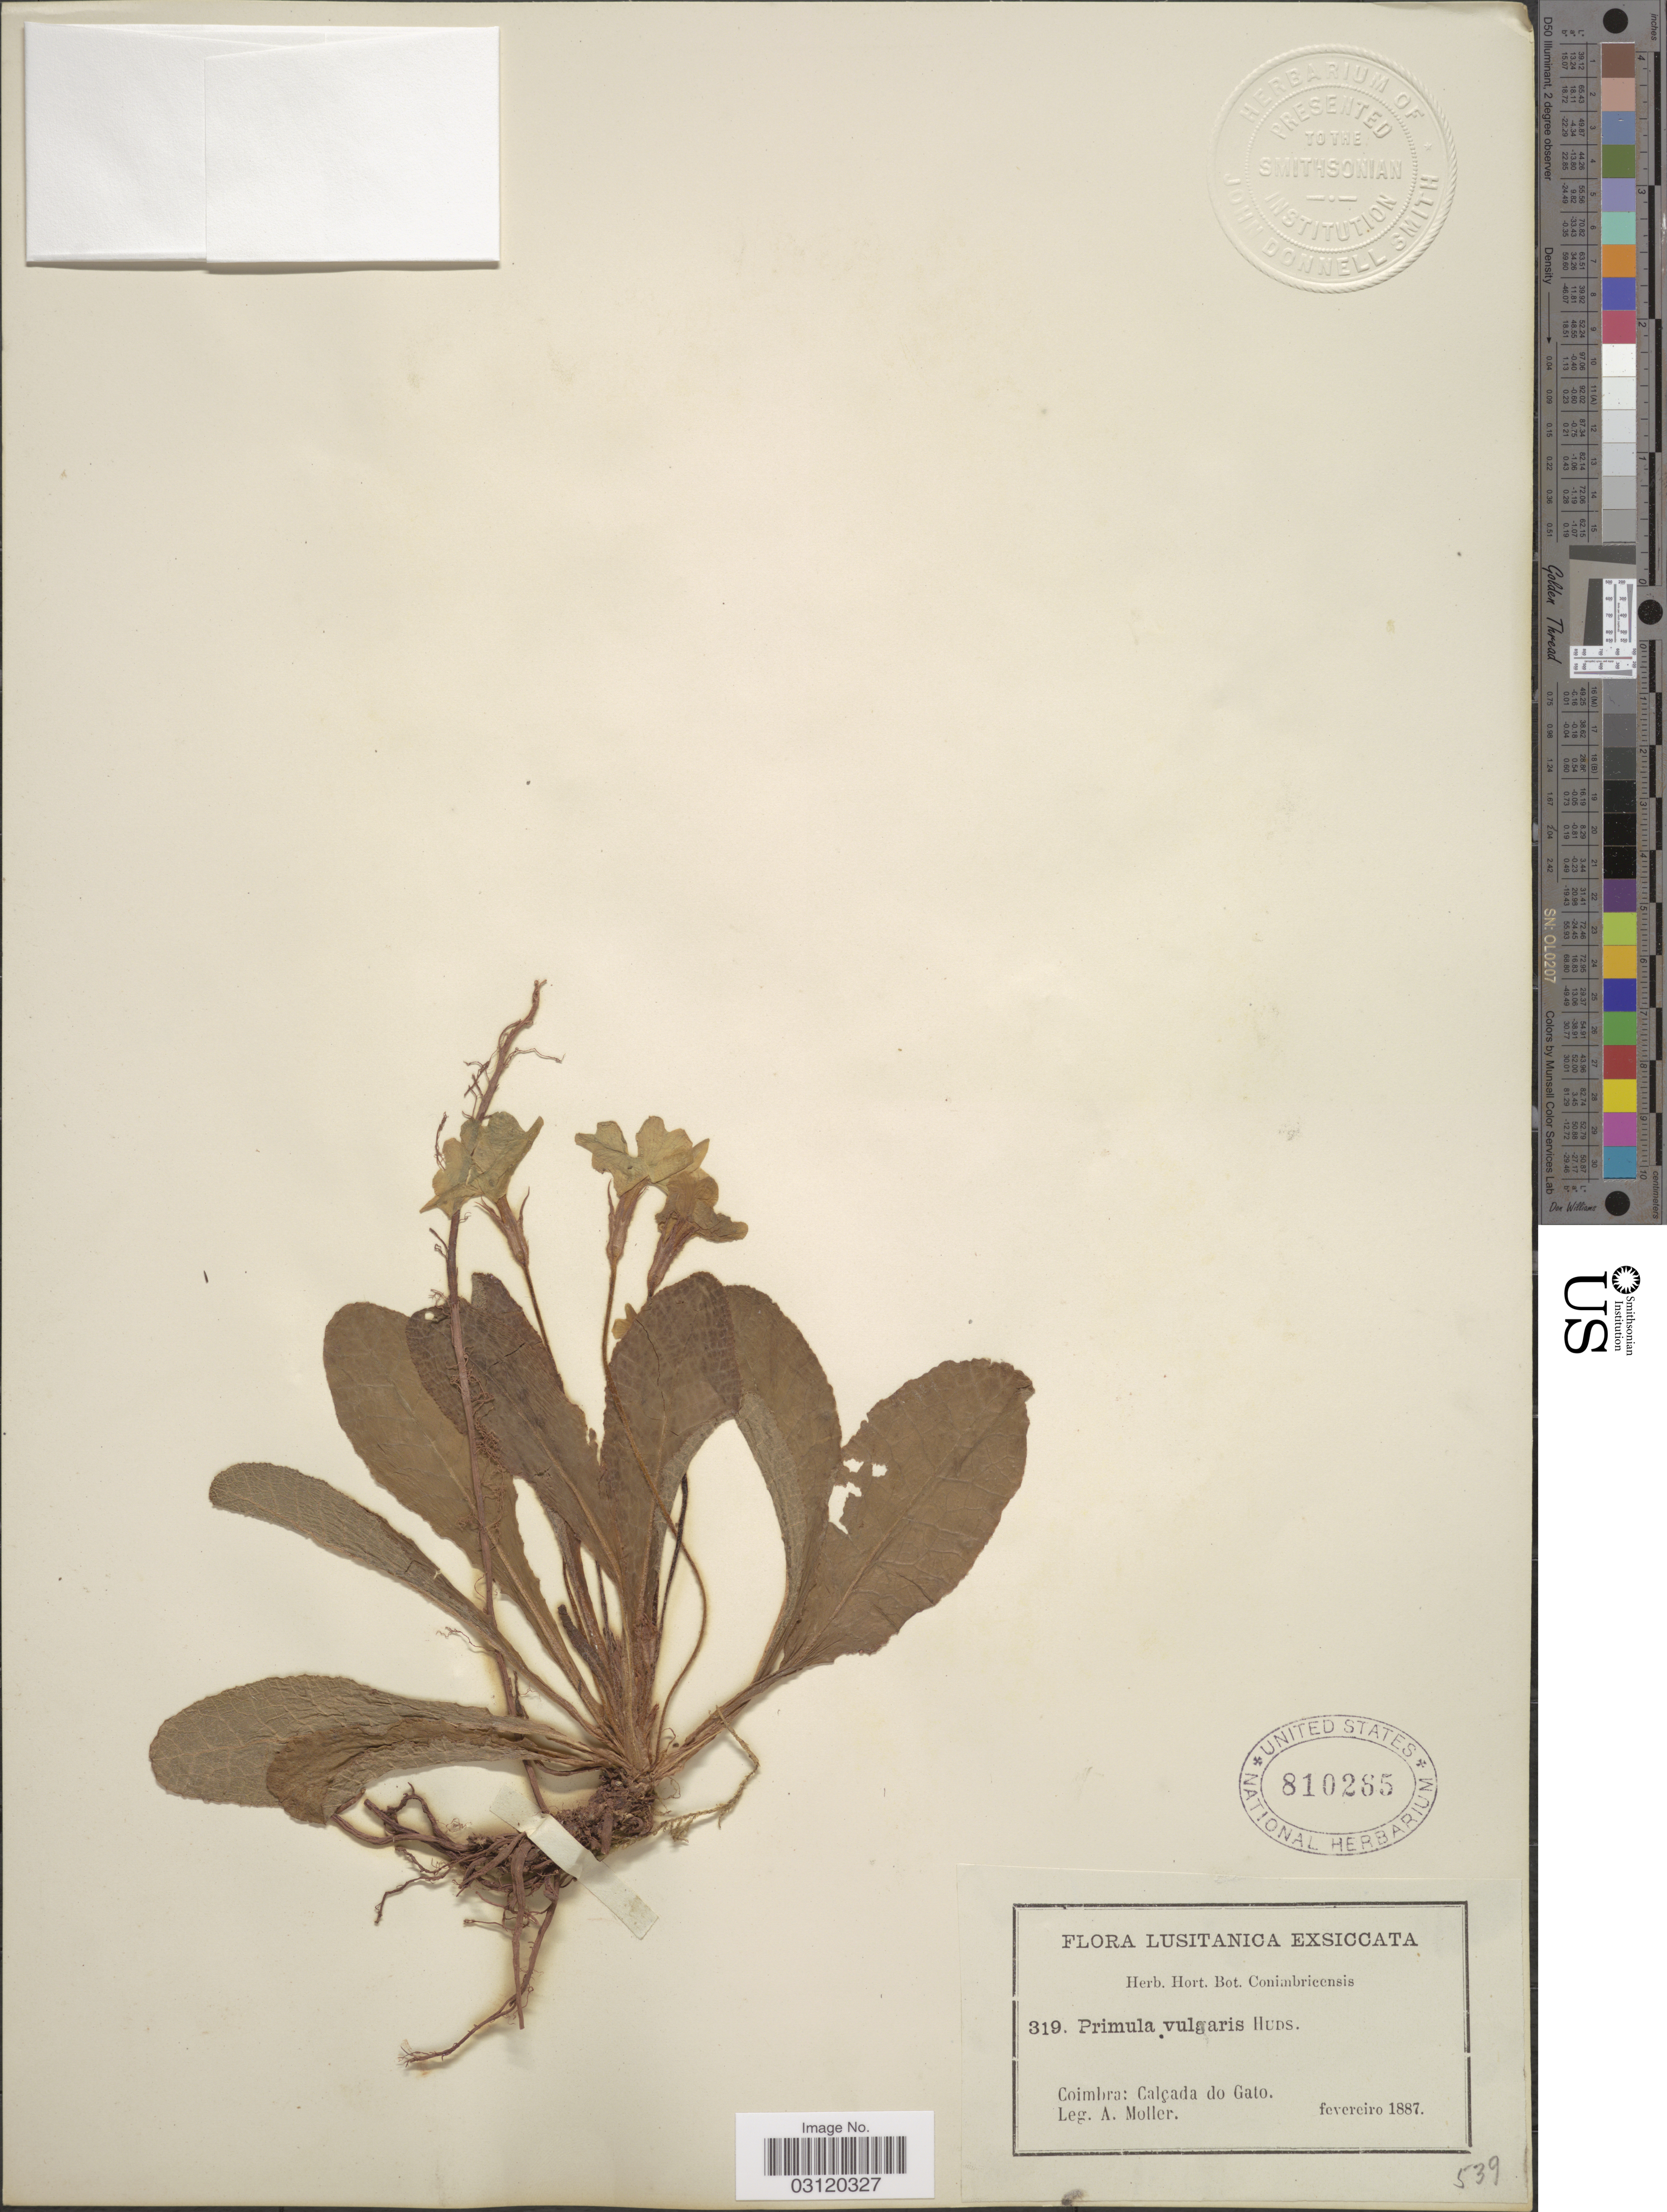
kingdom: Plantae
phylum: Tracheophyta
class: Magnoliopsida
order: Ericales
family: Primulaceae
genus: Primula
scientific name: Primula vulgaris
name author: Huds.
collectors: A. Moller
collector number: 319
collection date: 1887-02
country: Portugal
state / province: Coimbra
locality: Lusitanica, Calçada do Gato.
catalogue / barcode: US 810265